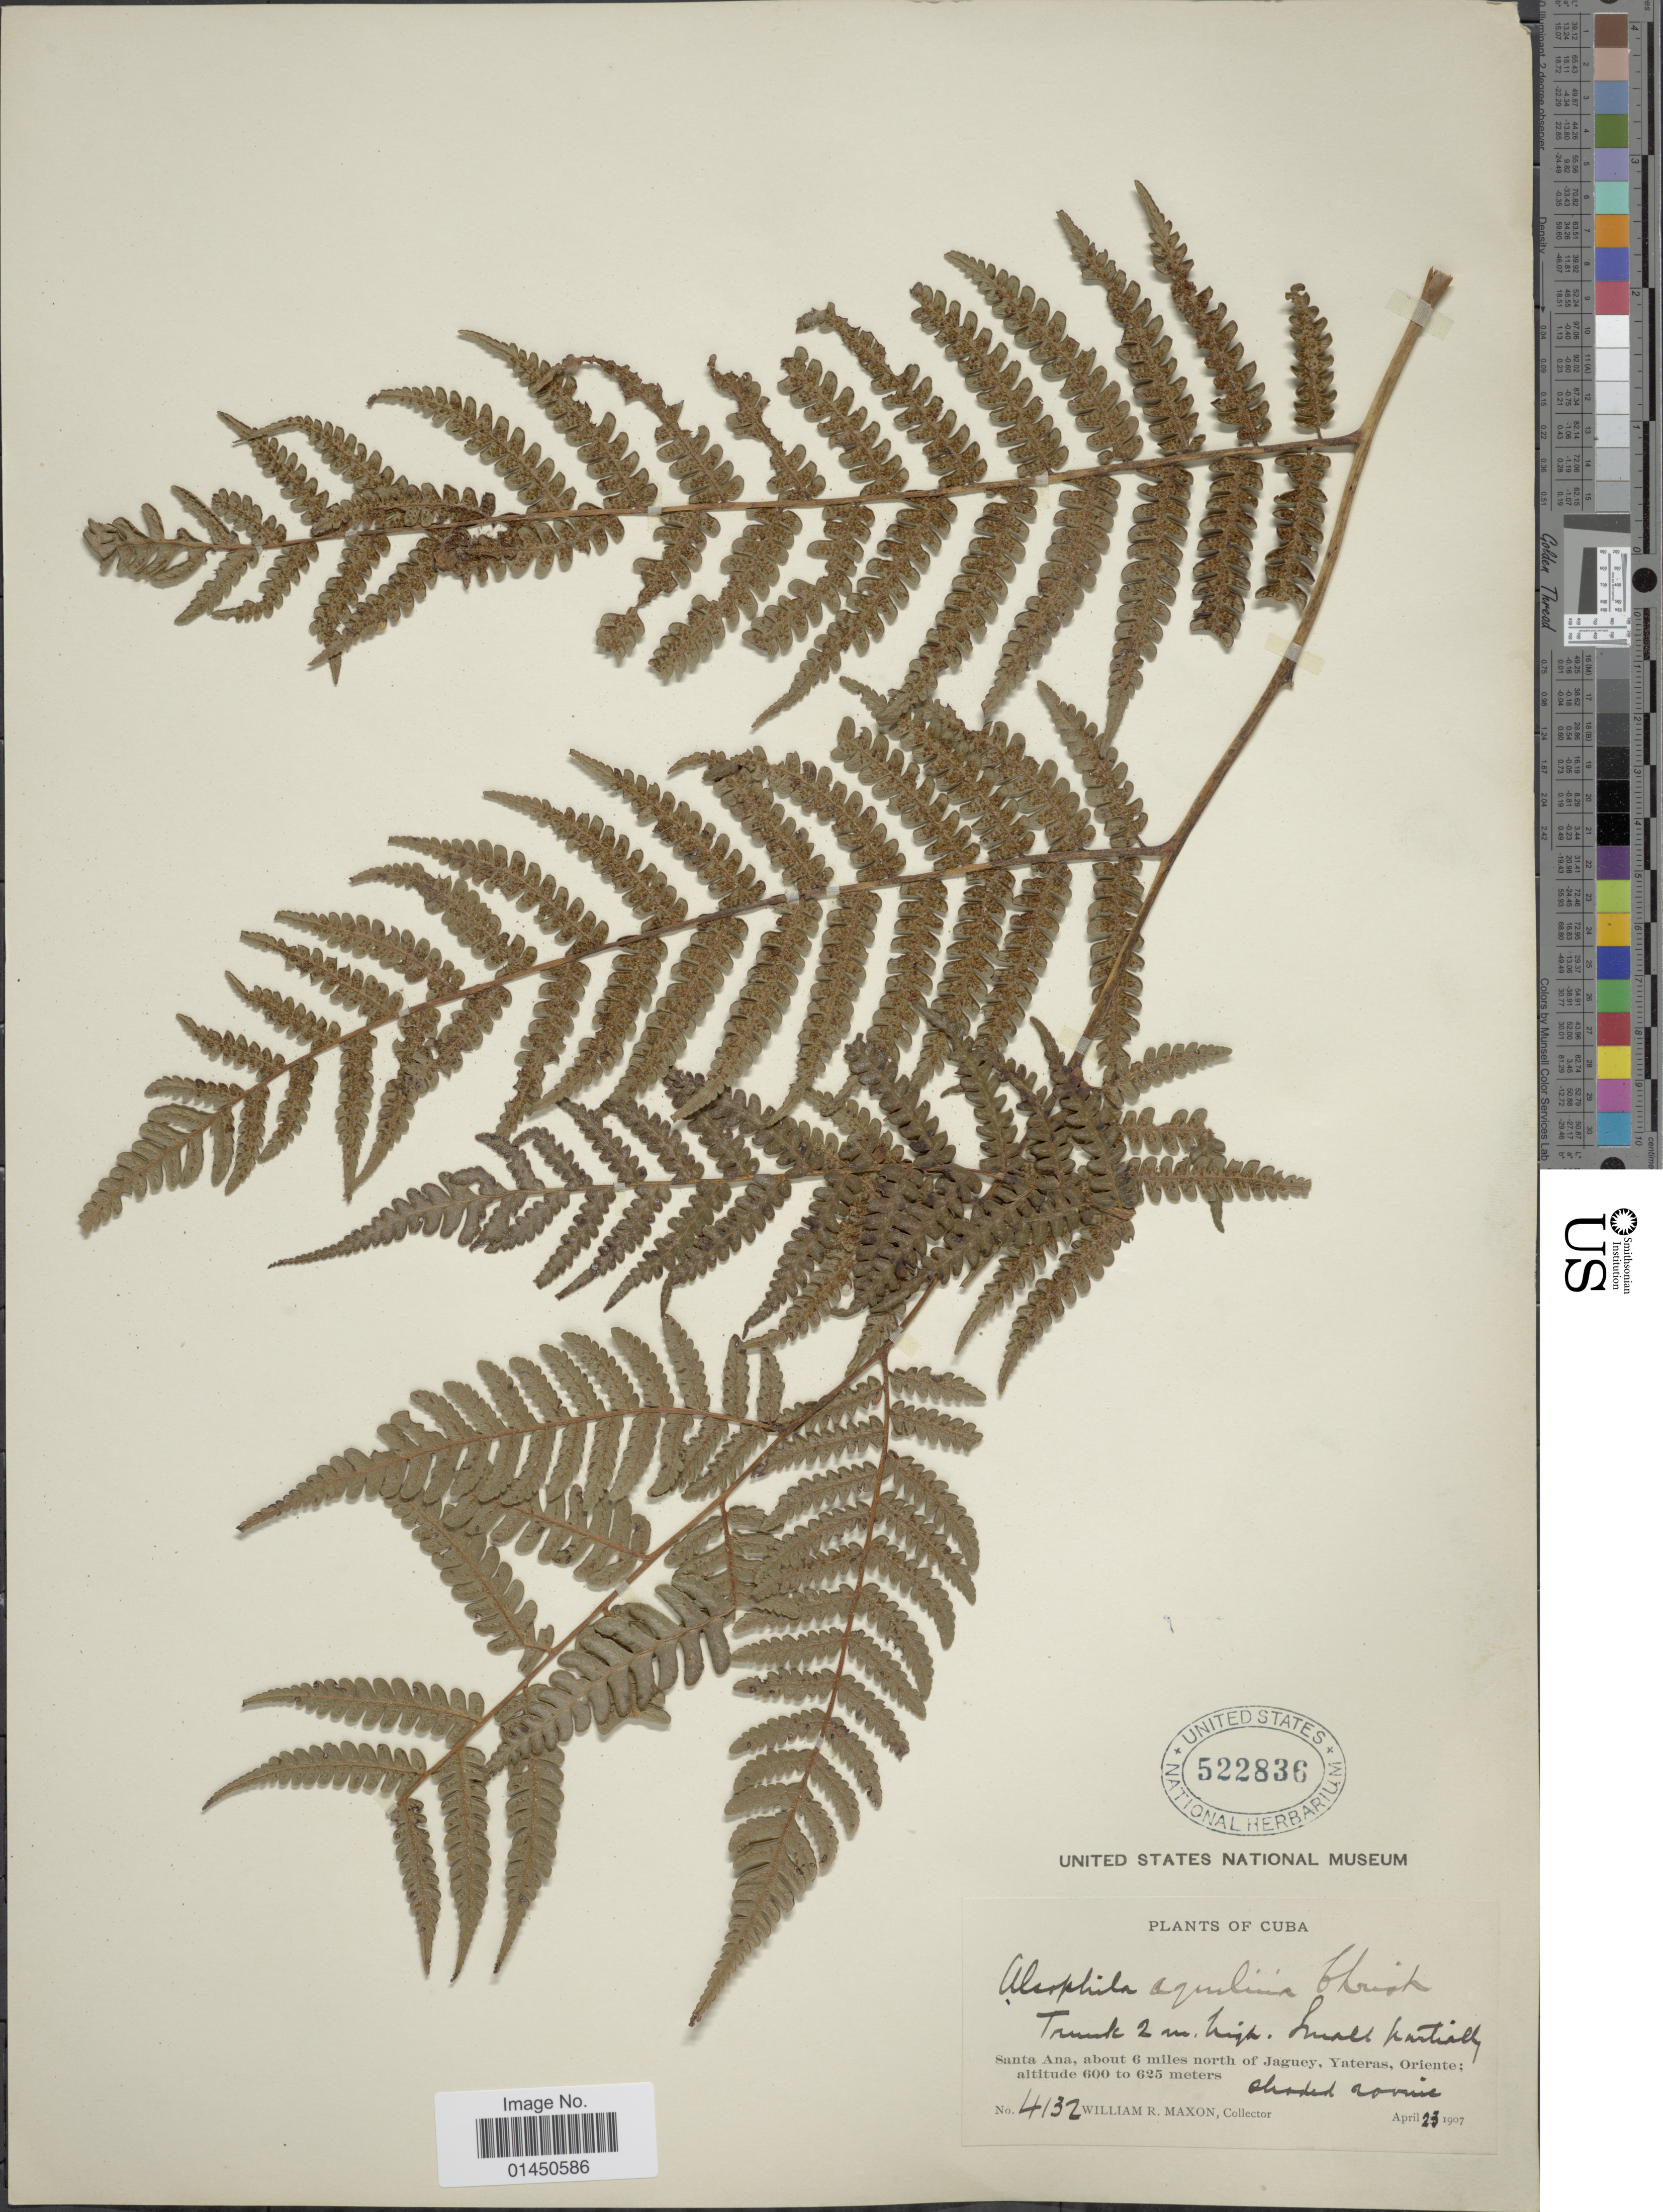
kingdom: Plantae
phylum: Tracheophyta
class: Polypodiopsida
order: Cyatheales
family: Cyatheaceae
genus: Cyathea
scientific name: Cyathea parvula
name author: (Jenman) Domin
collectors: W. R. Maxon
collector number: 4132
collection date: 1907-04-23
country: Cuba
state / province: Oriente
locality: Santa Ana, about 6 miles north of Jaguey, Yateras.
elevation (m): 600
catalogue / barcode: US 522836